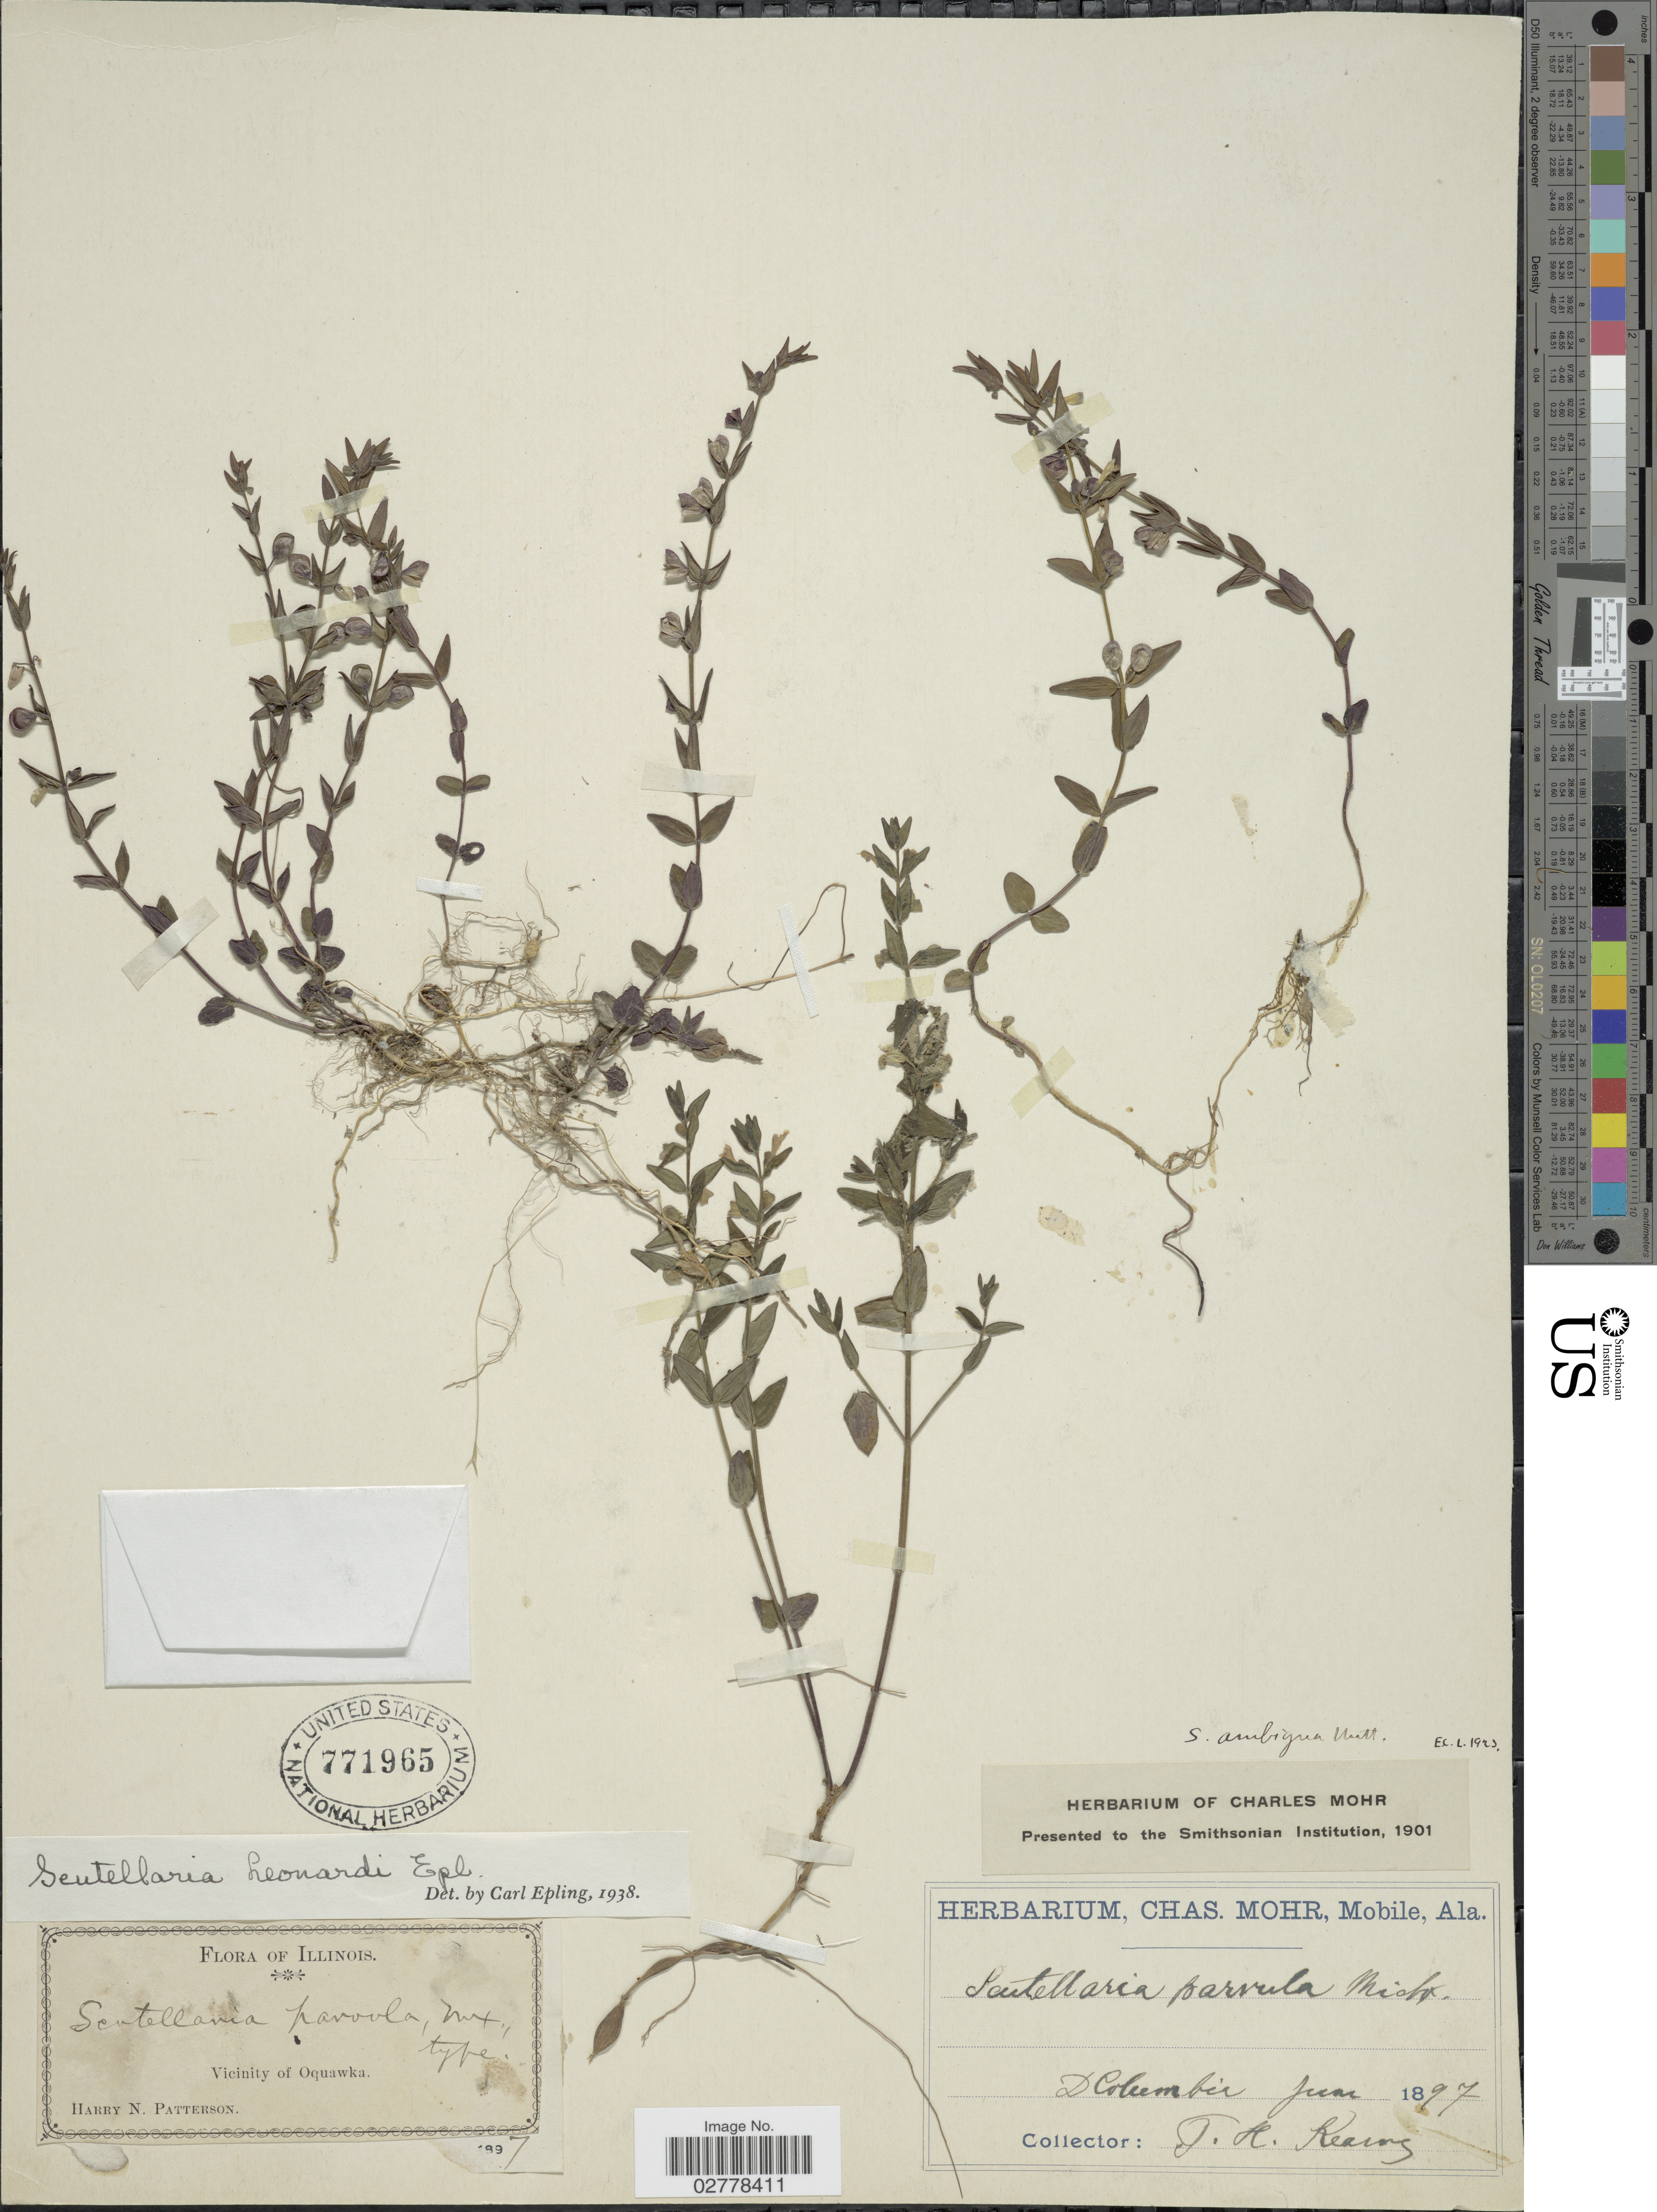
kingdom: Plantae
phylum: Tracheophyta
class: Magnoliopsida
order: Lamiales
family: Lamiaceae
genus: Scutellaria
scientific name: Scutellaria leonardii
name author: Epling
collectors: H. N. Patterson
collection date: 1897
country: United States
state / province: Illinois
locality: Vicinity of Oquawka.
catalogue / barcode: US 771965-2